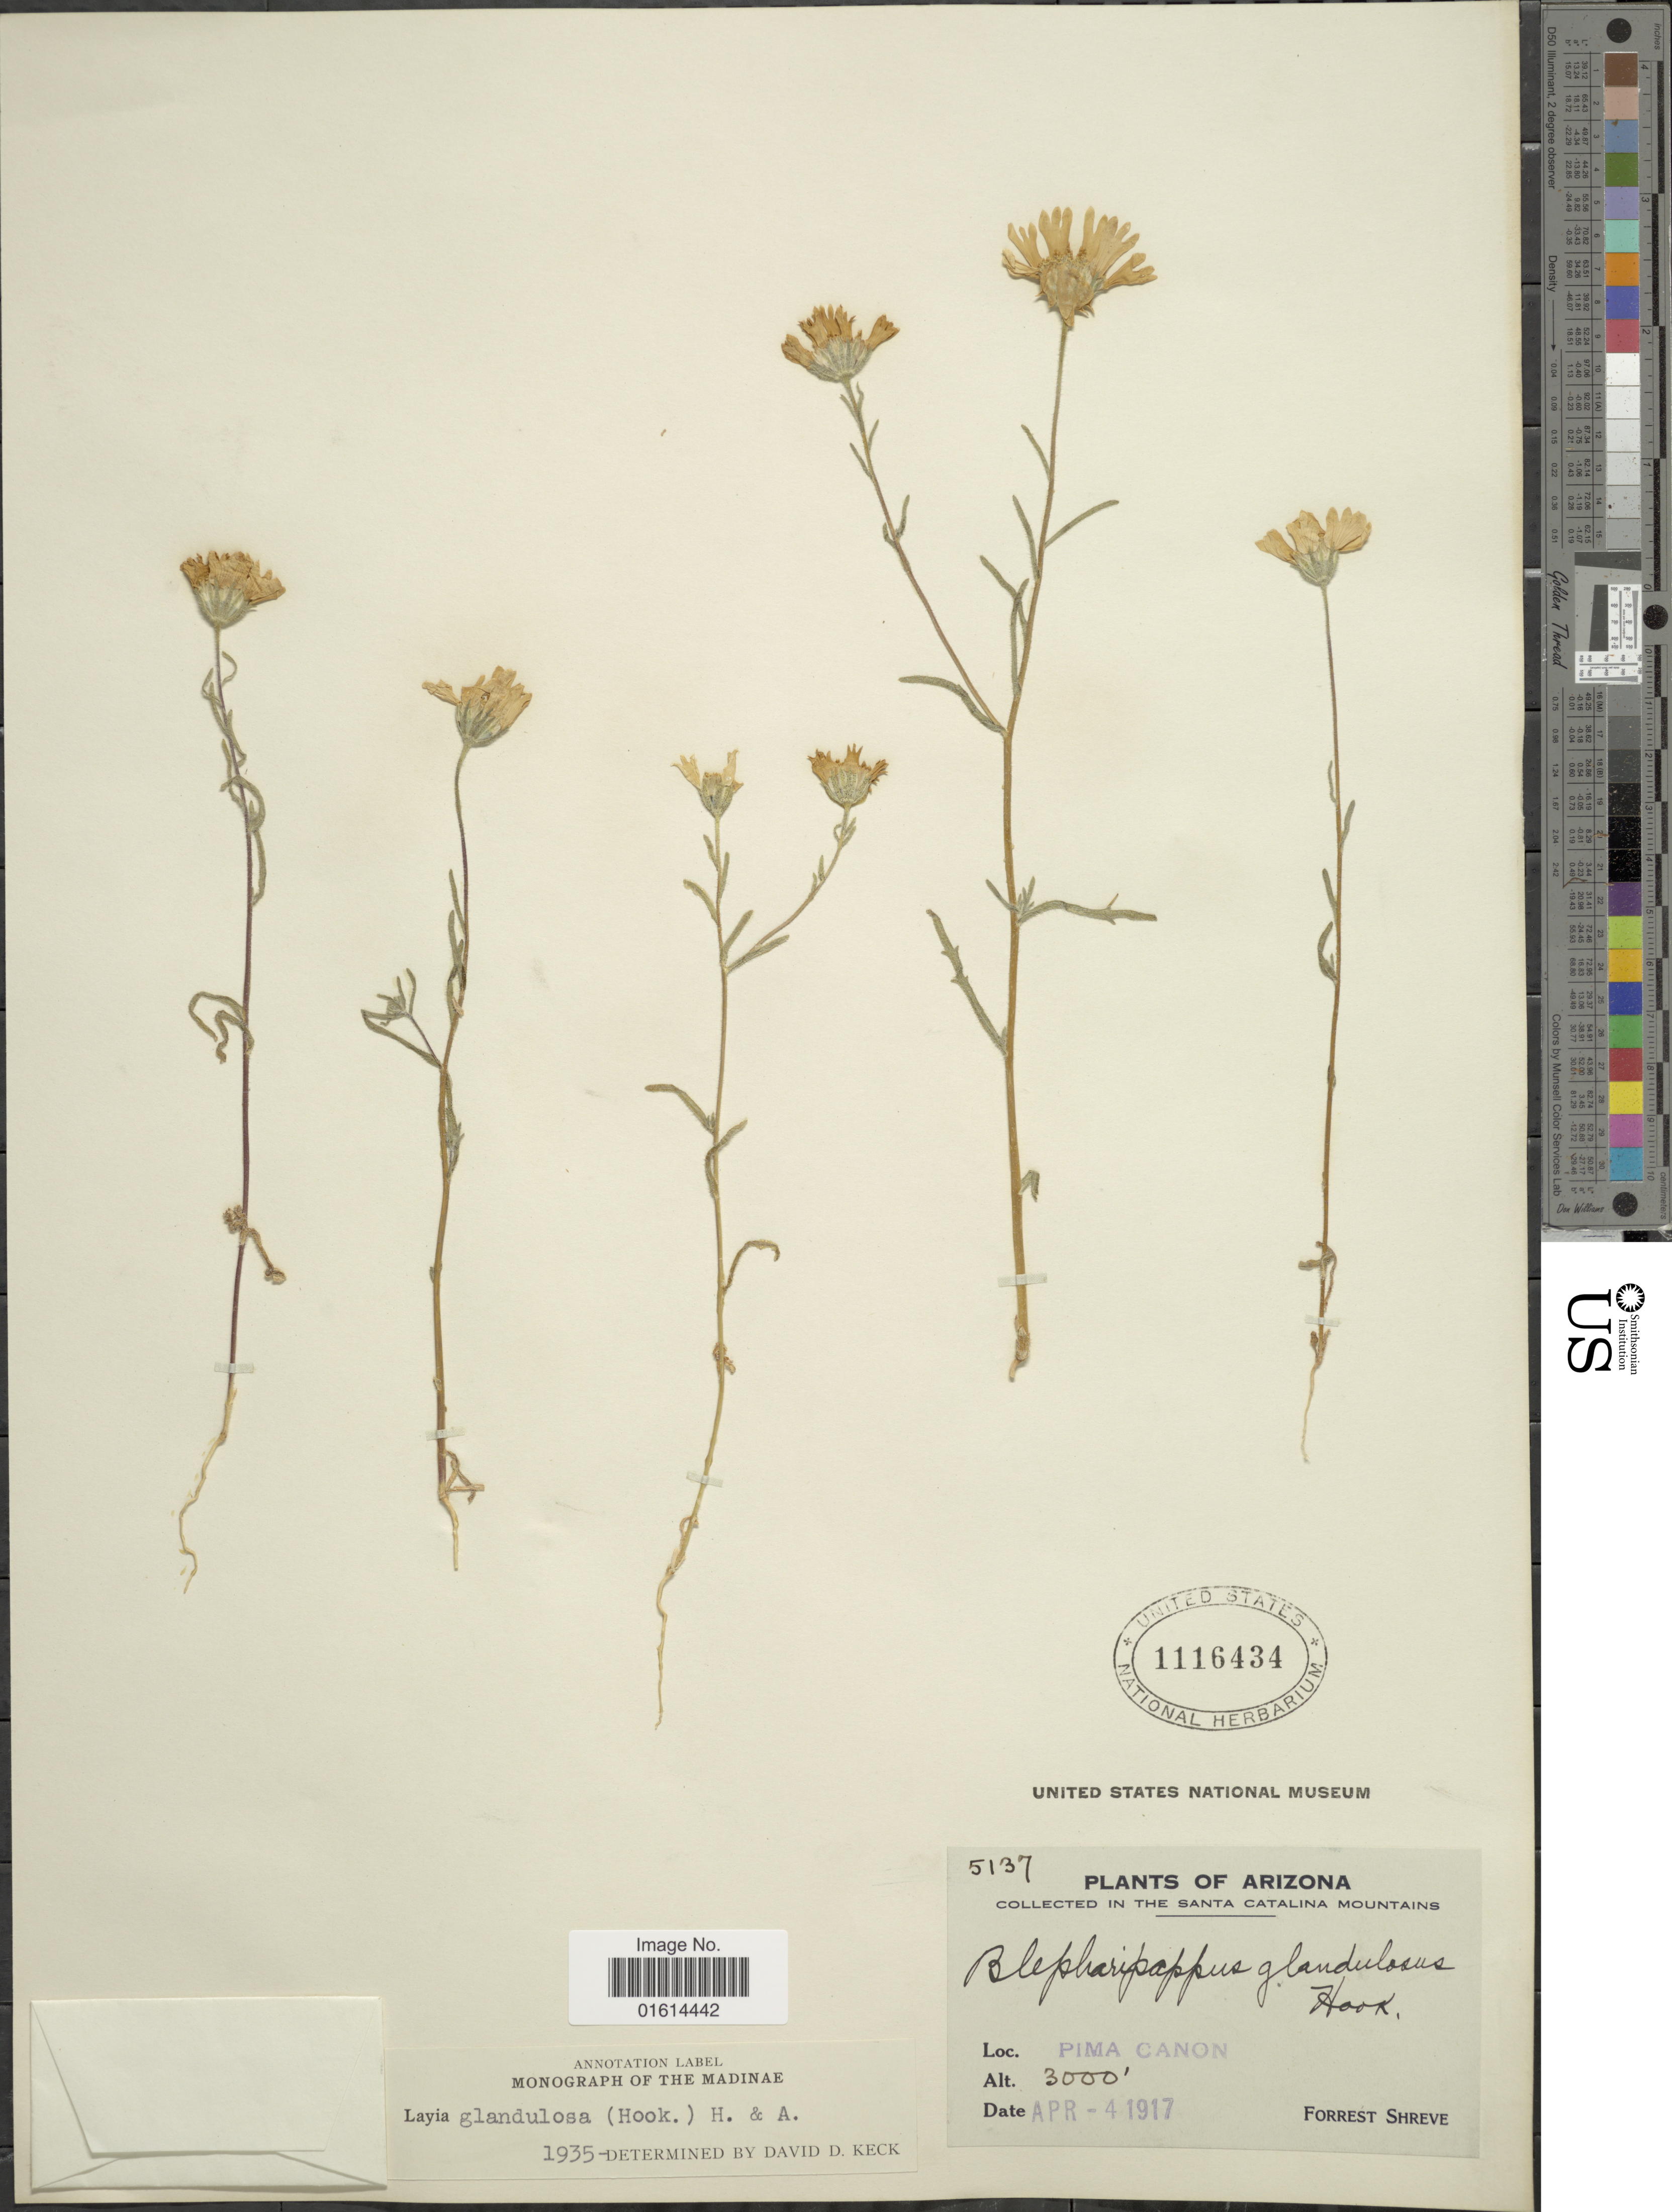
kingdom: Plantae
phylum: Tracheophyta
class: Magnoliopsida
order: Asterales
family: Asteraceae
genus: Layia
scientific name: Layia glandulosa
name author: Hook. & Arn.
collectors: F. Shreve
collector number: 5137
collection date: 1917-04-04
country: United States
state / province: Arizona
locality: Santa Catalina Mountains, Pima Canon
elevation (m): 914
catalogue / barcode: US 1116434